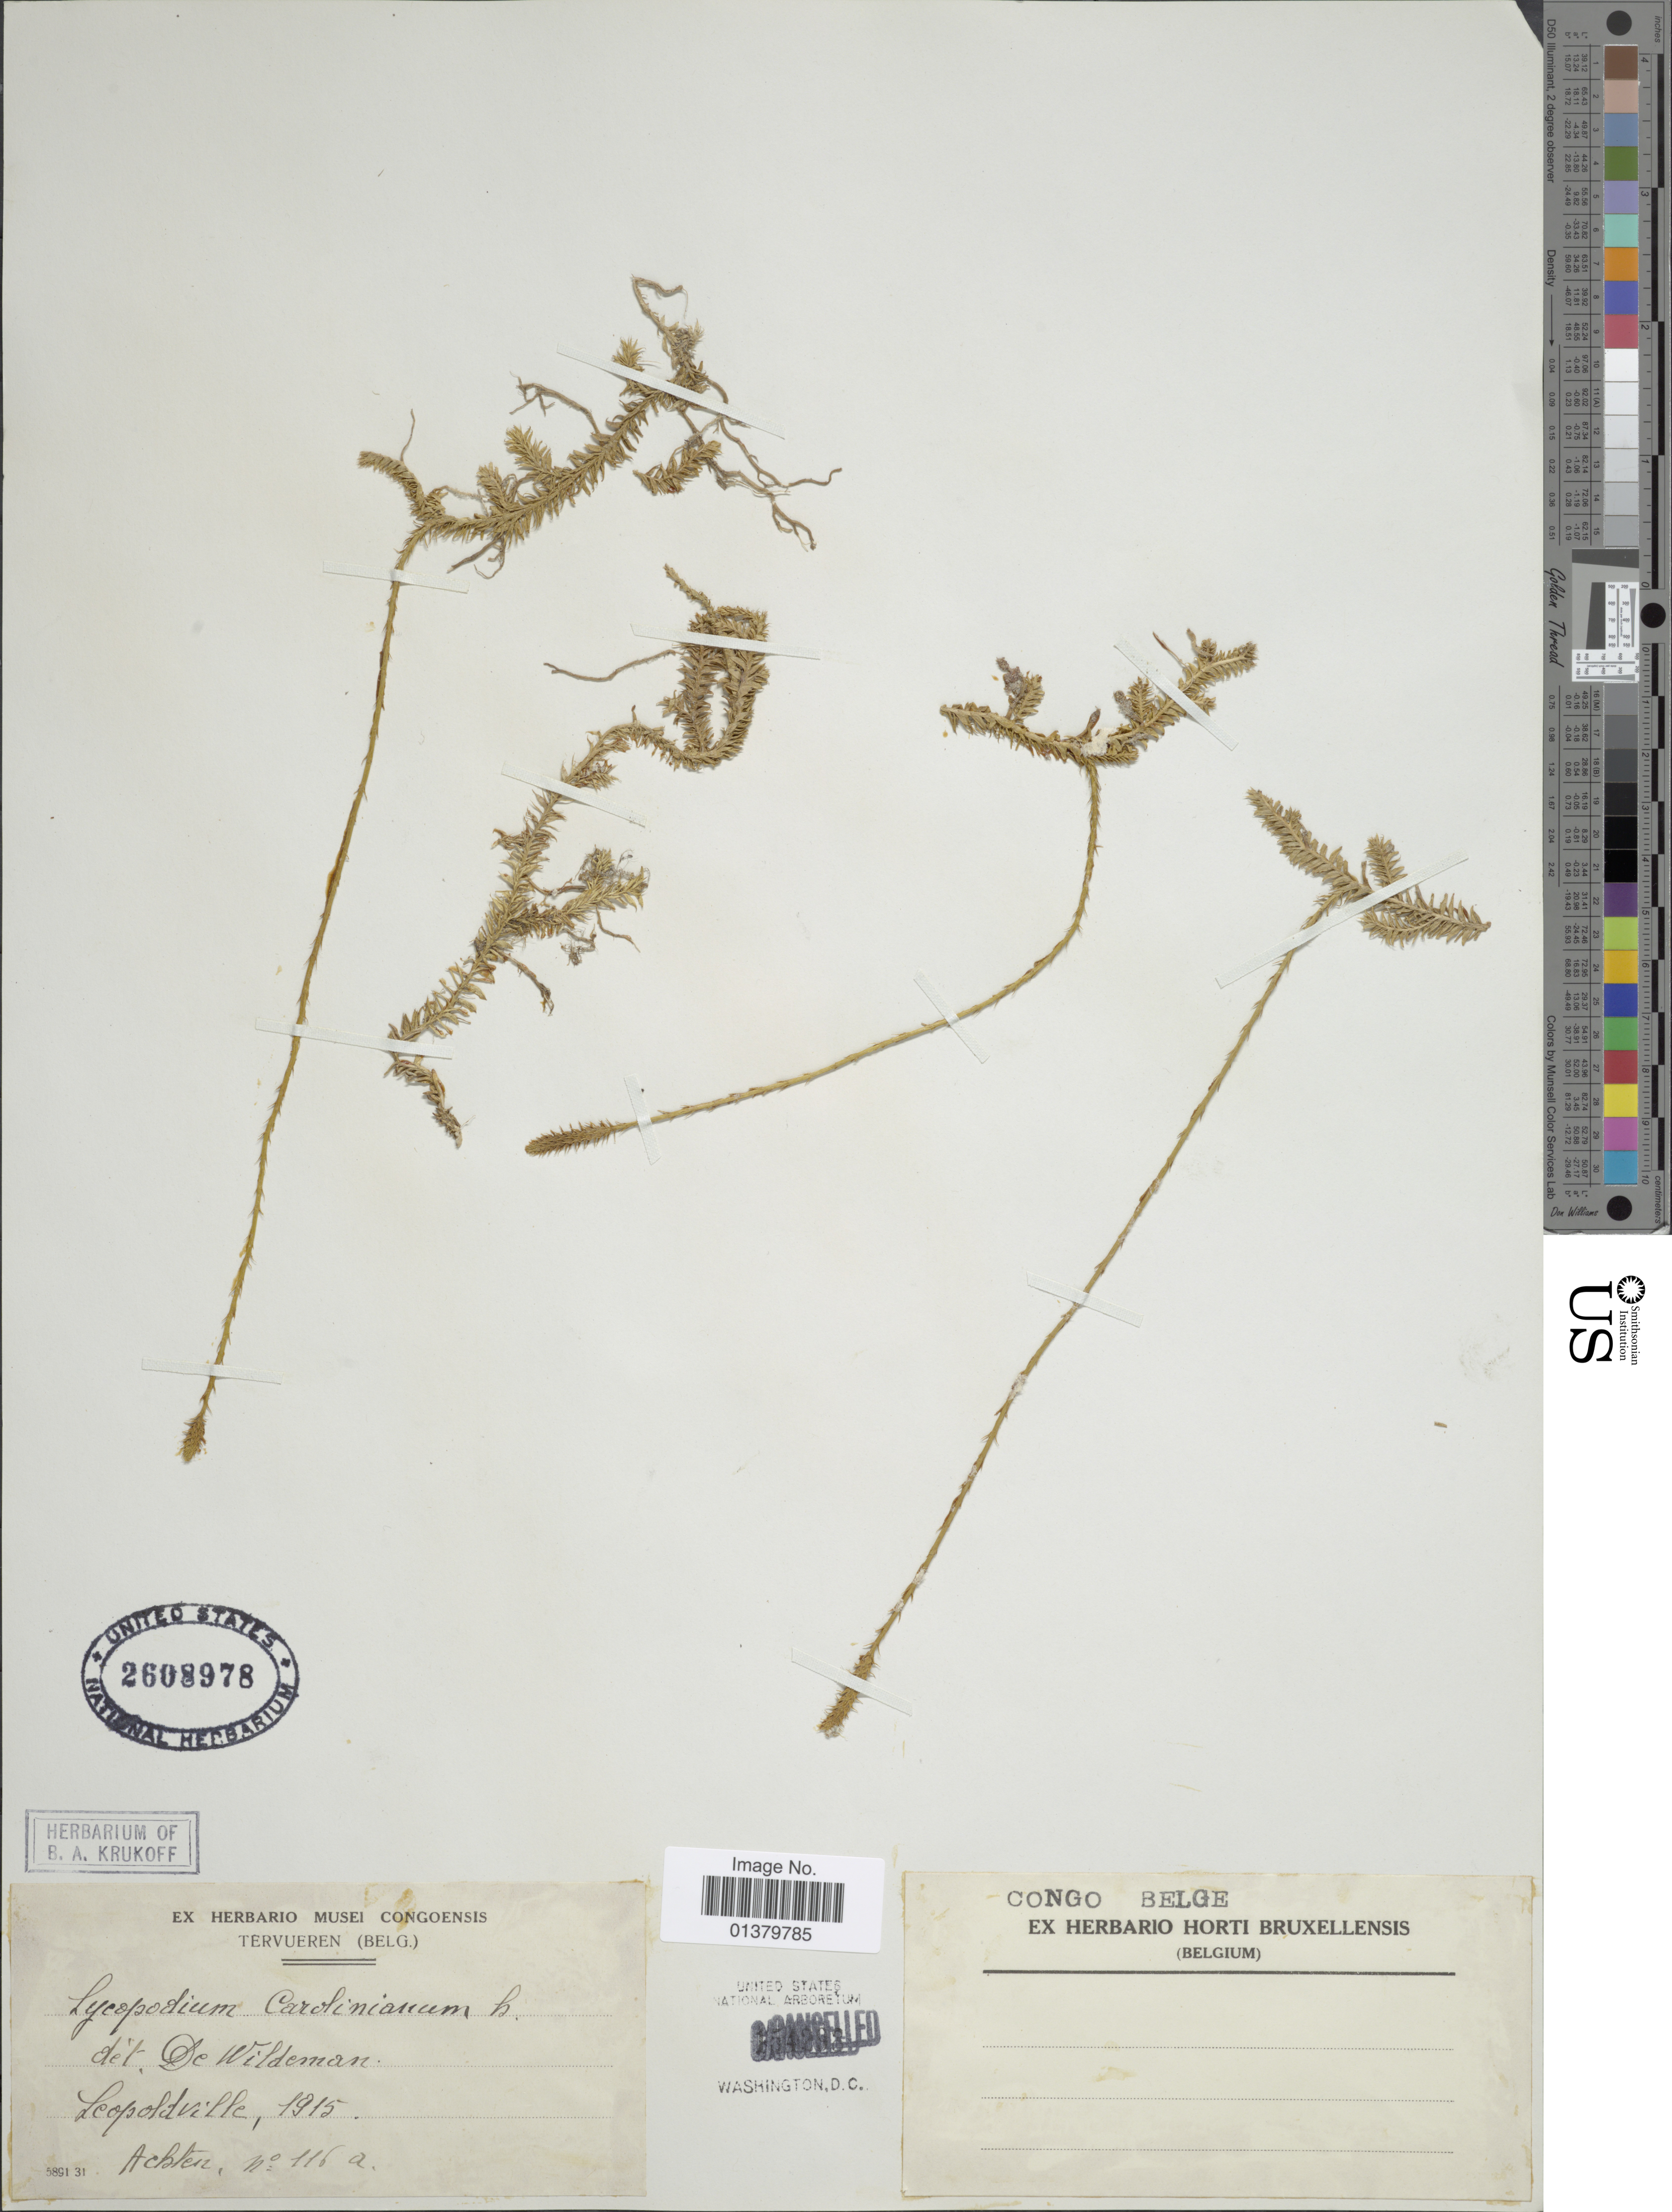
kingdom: Plantae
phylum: Tracheophyta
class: Lycopodiopsida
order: Lycopodiales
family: Lycopodiaceae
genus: Pseudolycopodiella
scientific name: Pseudolycopodiella caroliniana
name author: (L.) Holub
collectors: Achten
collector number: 116 a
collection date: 1915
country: Congo, Democratic Republic of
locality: Leopoldville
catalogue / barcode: US 2608978